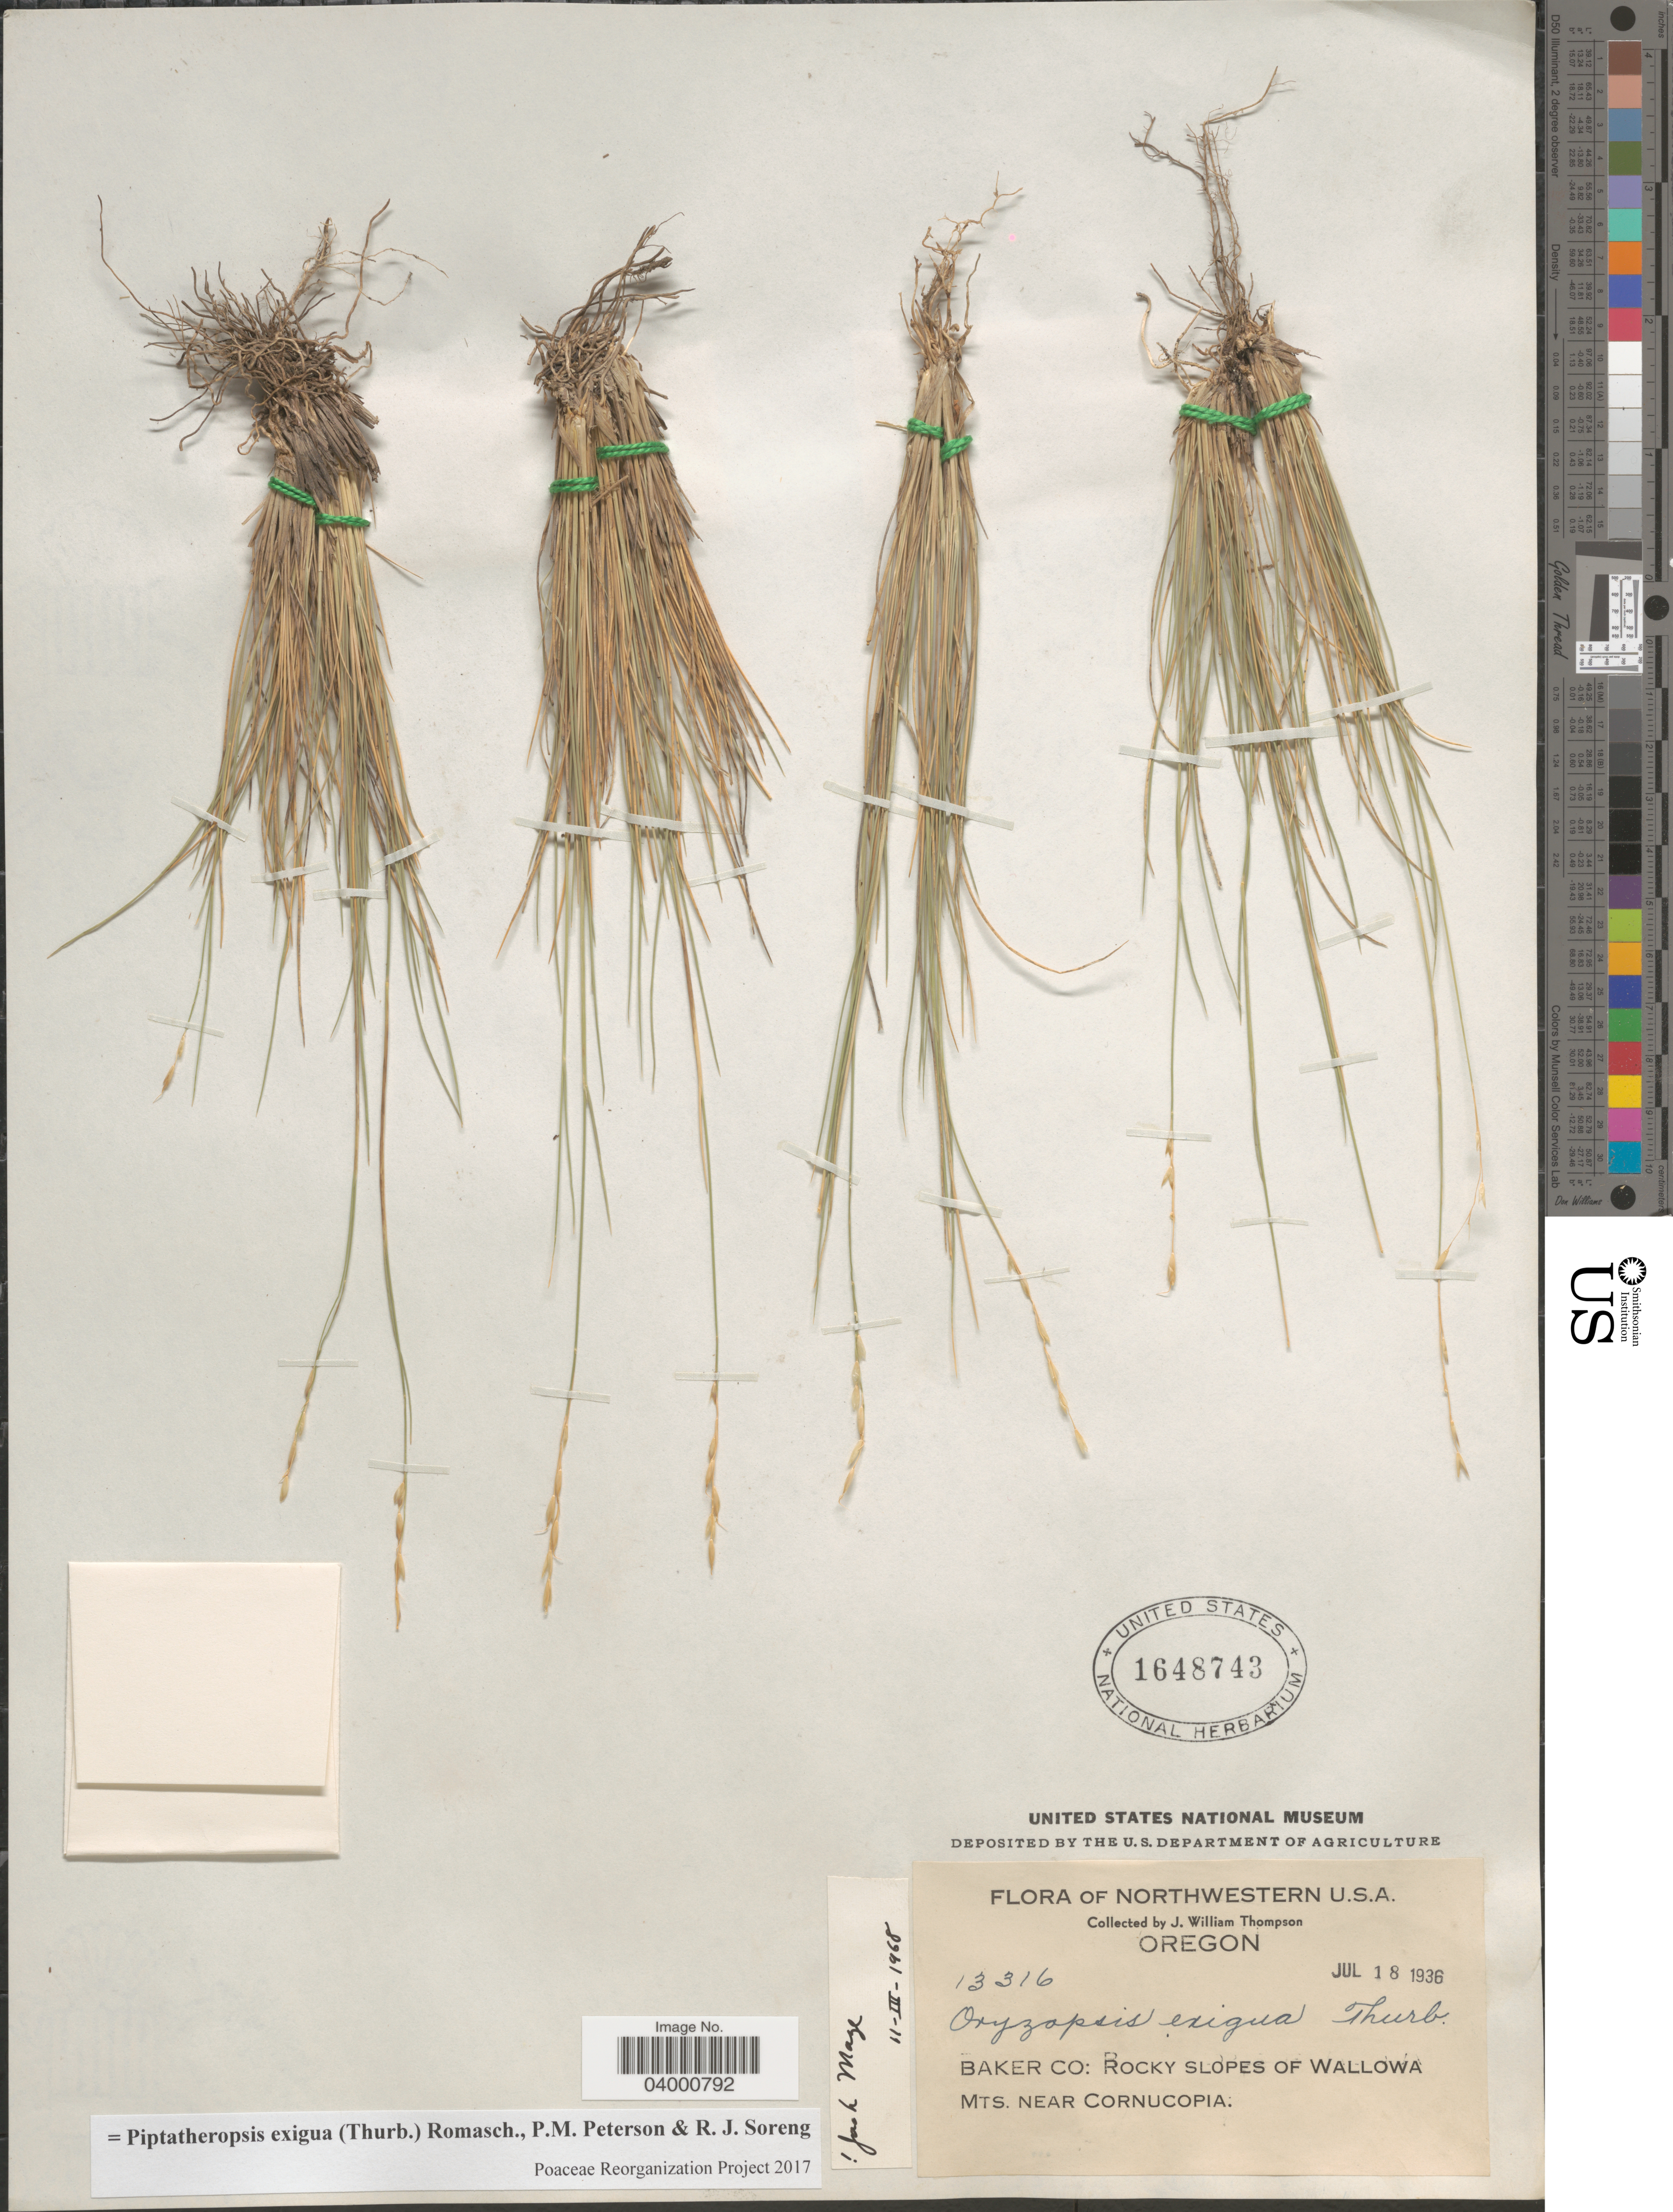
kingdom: Plantae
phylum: Tracheophyta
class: Liliopsida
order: Poales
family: Poaceae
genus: Piptatheropsis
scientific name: Piptatheropsis exigua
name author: (Thurb.) Romasch. et al.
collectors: J. W. Thompson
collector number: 13316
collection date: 1936-07-18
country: United States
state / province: Oregon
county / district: Baker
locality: Northwestern U.S.A. Baker Co: Rocky slopes of Wallowa Mts. near Cornucopia.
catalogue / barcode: US 1648743